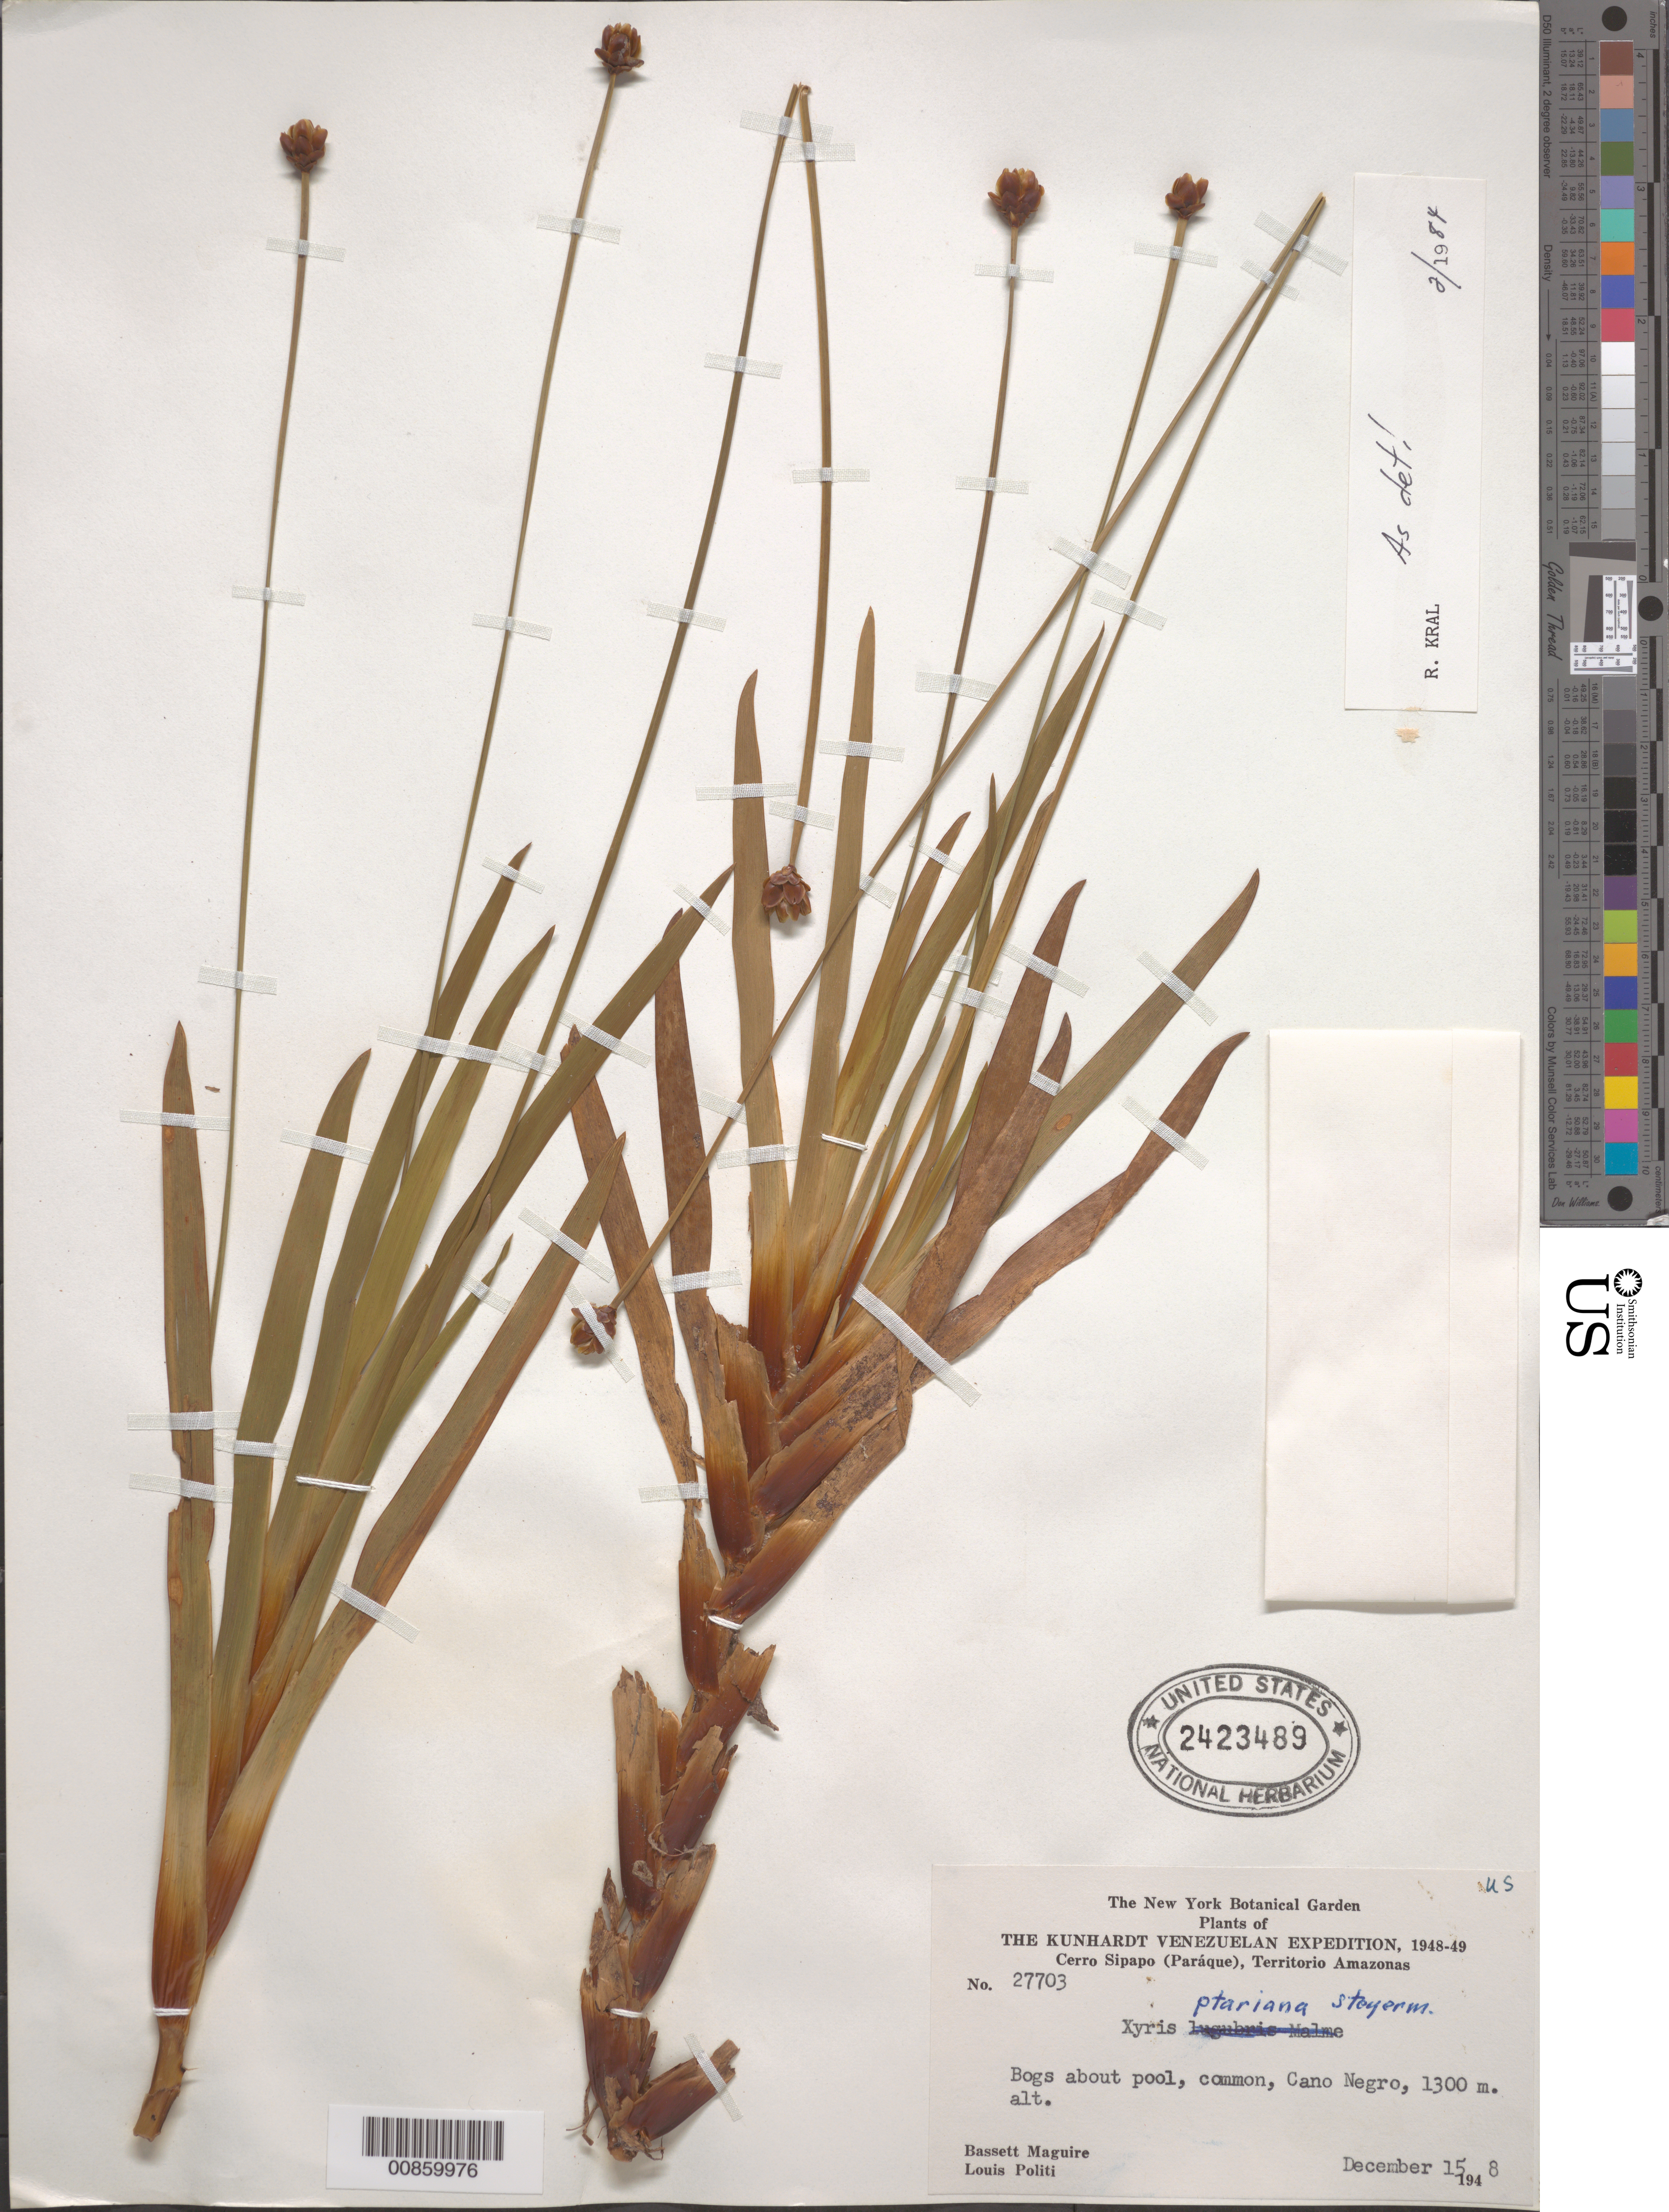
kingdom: Plantae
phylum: Tracheophyta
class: Liliopsida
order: Poales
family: Xyridaceae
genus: Xyris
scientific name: Xyris ptariana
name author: Steyerm.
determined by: Kral, Robert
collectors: B. Maguire & L. Politi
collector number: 27703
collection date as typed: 15-Dec-48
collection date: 1948-12-15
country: Venezuela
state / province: Amazonas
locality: Cerro Sipapo (Paráque), Caño Negro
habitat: Bogs about pool.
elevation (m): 1300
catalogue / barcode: US 2423489